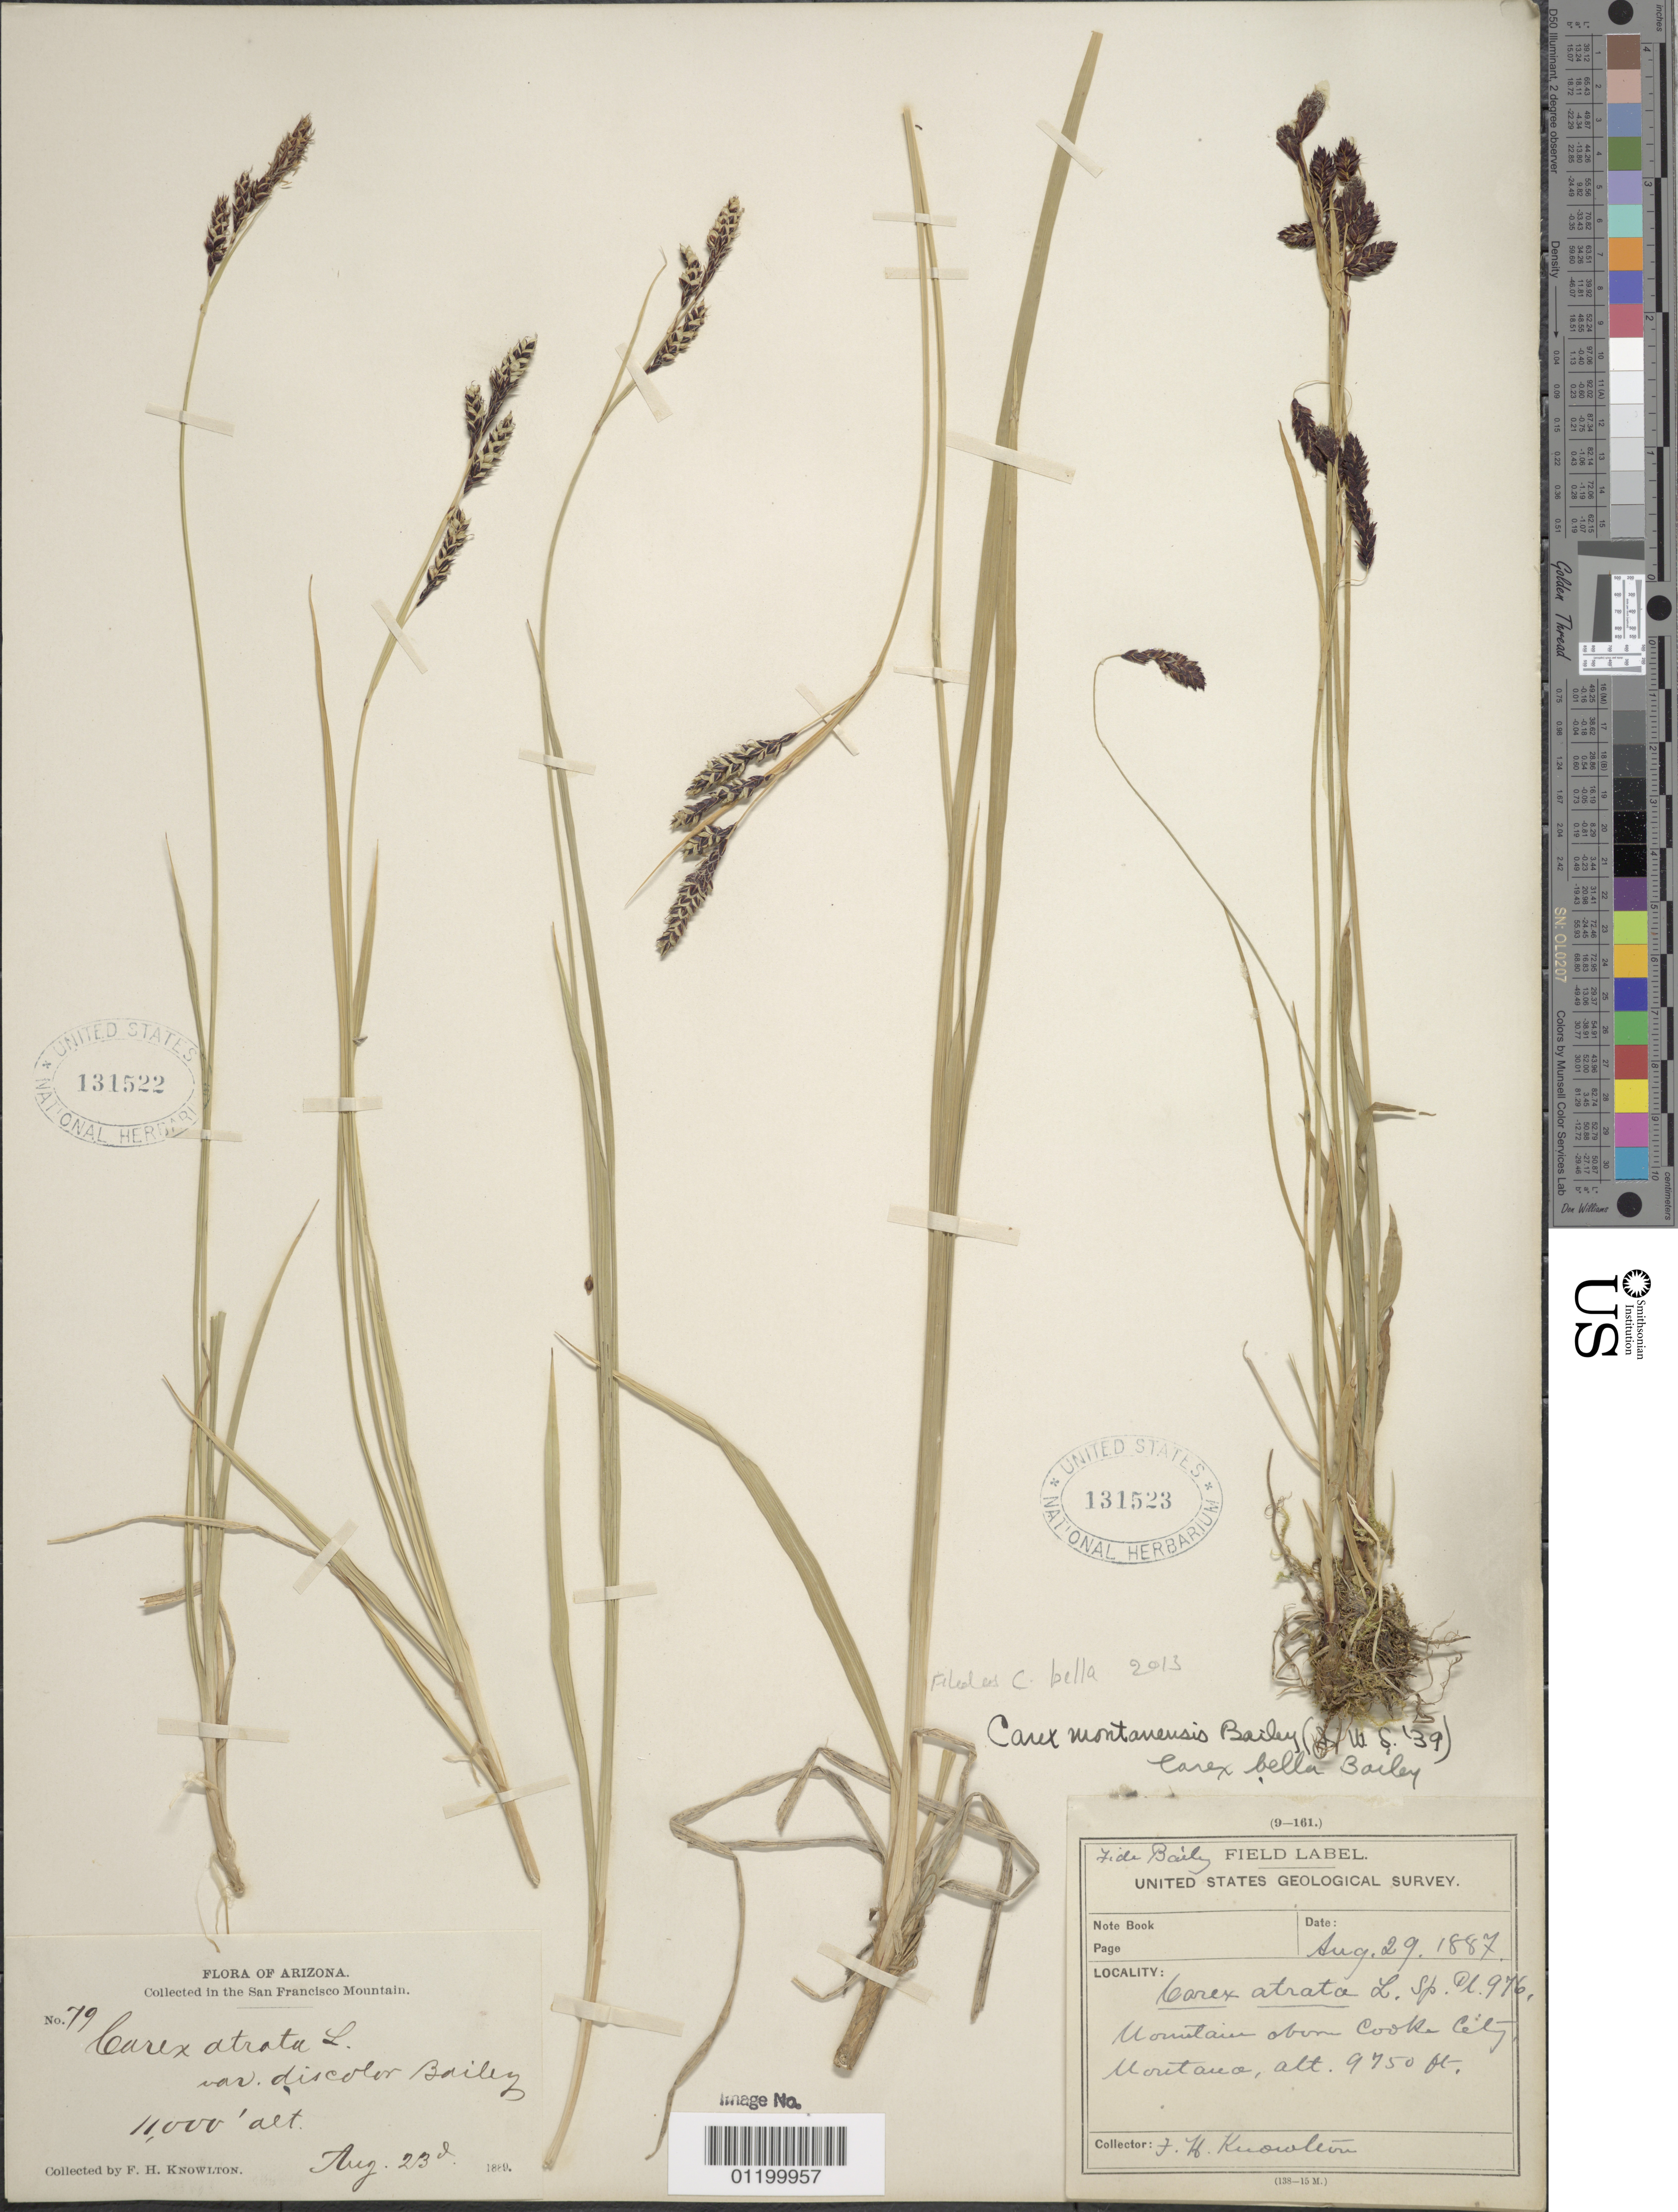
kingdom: Plantae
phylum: Tracheophyta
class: Liliopsida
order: Poales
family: Cyperaceae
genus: Carex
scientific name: Carex bella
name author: L.H. Bailey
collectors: F. H. Knowlton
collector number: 79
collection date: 1887-08-23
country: United States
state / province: Montana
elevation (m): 3353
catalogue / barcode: US 131522